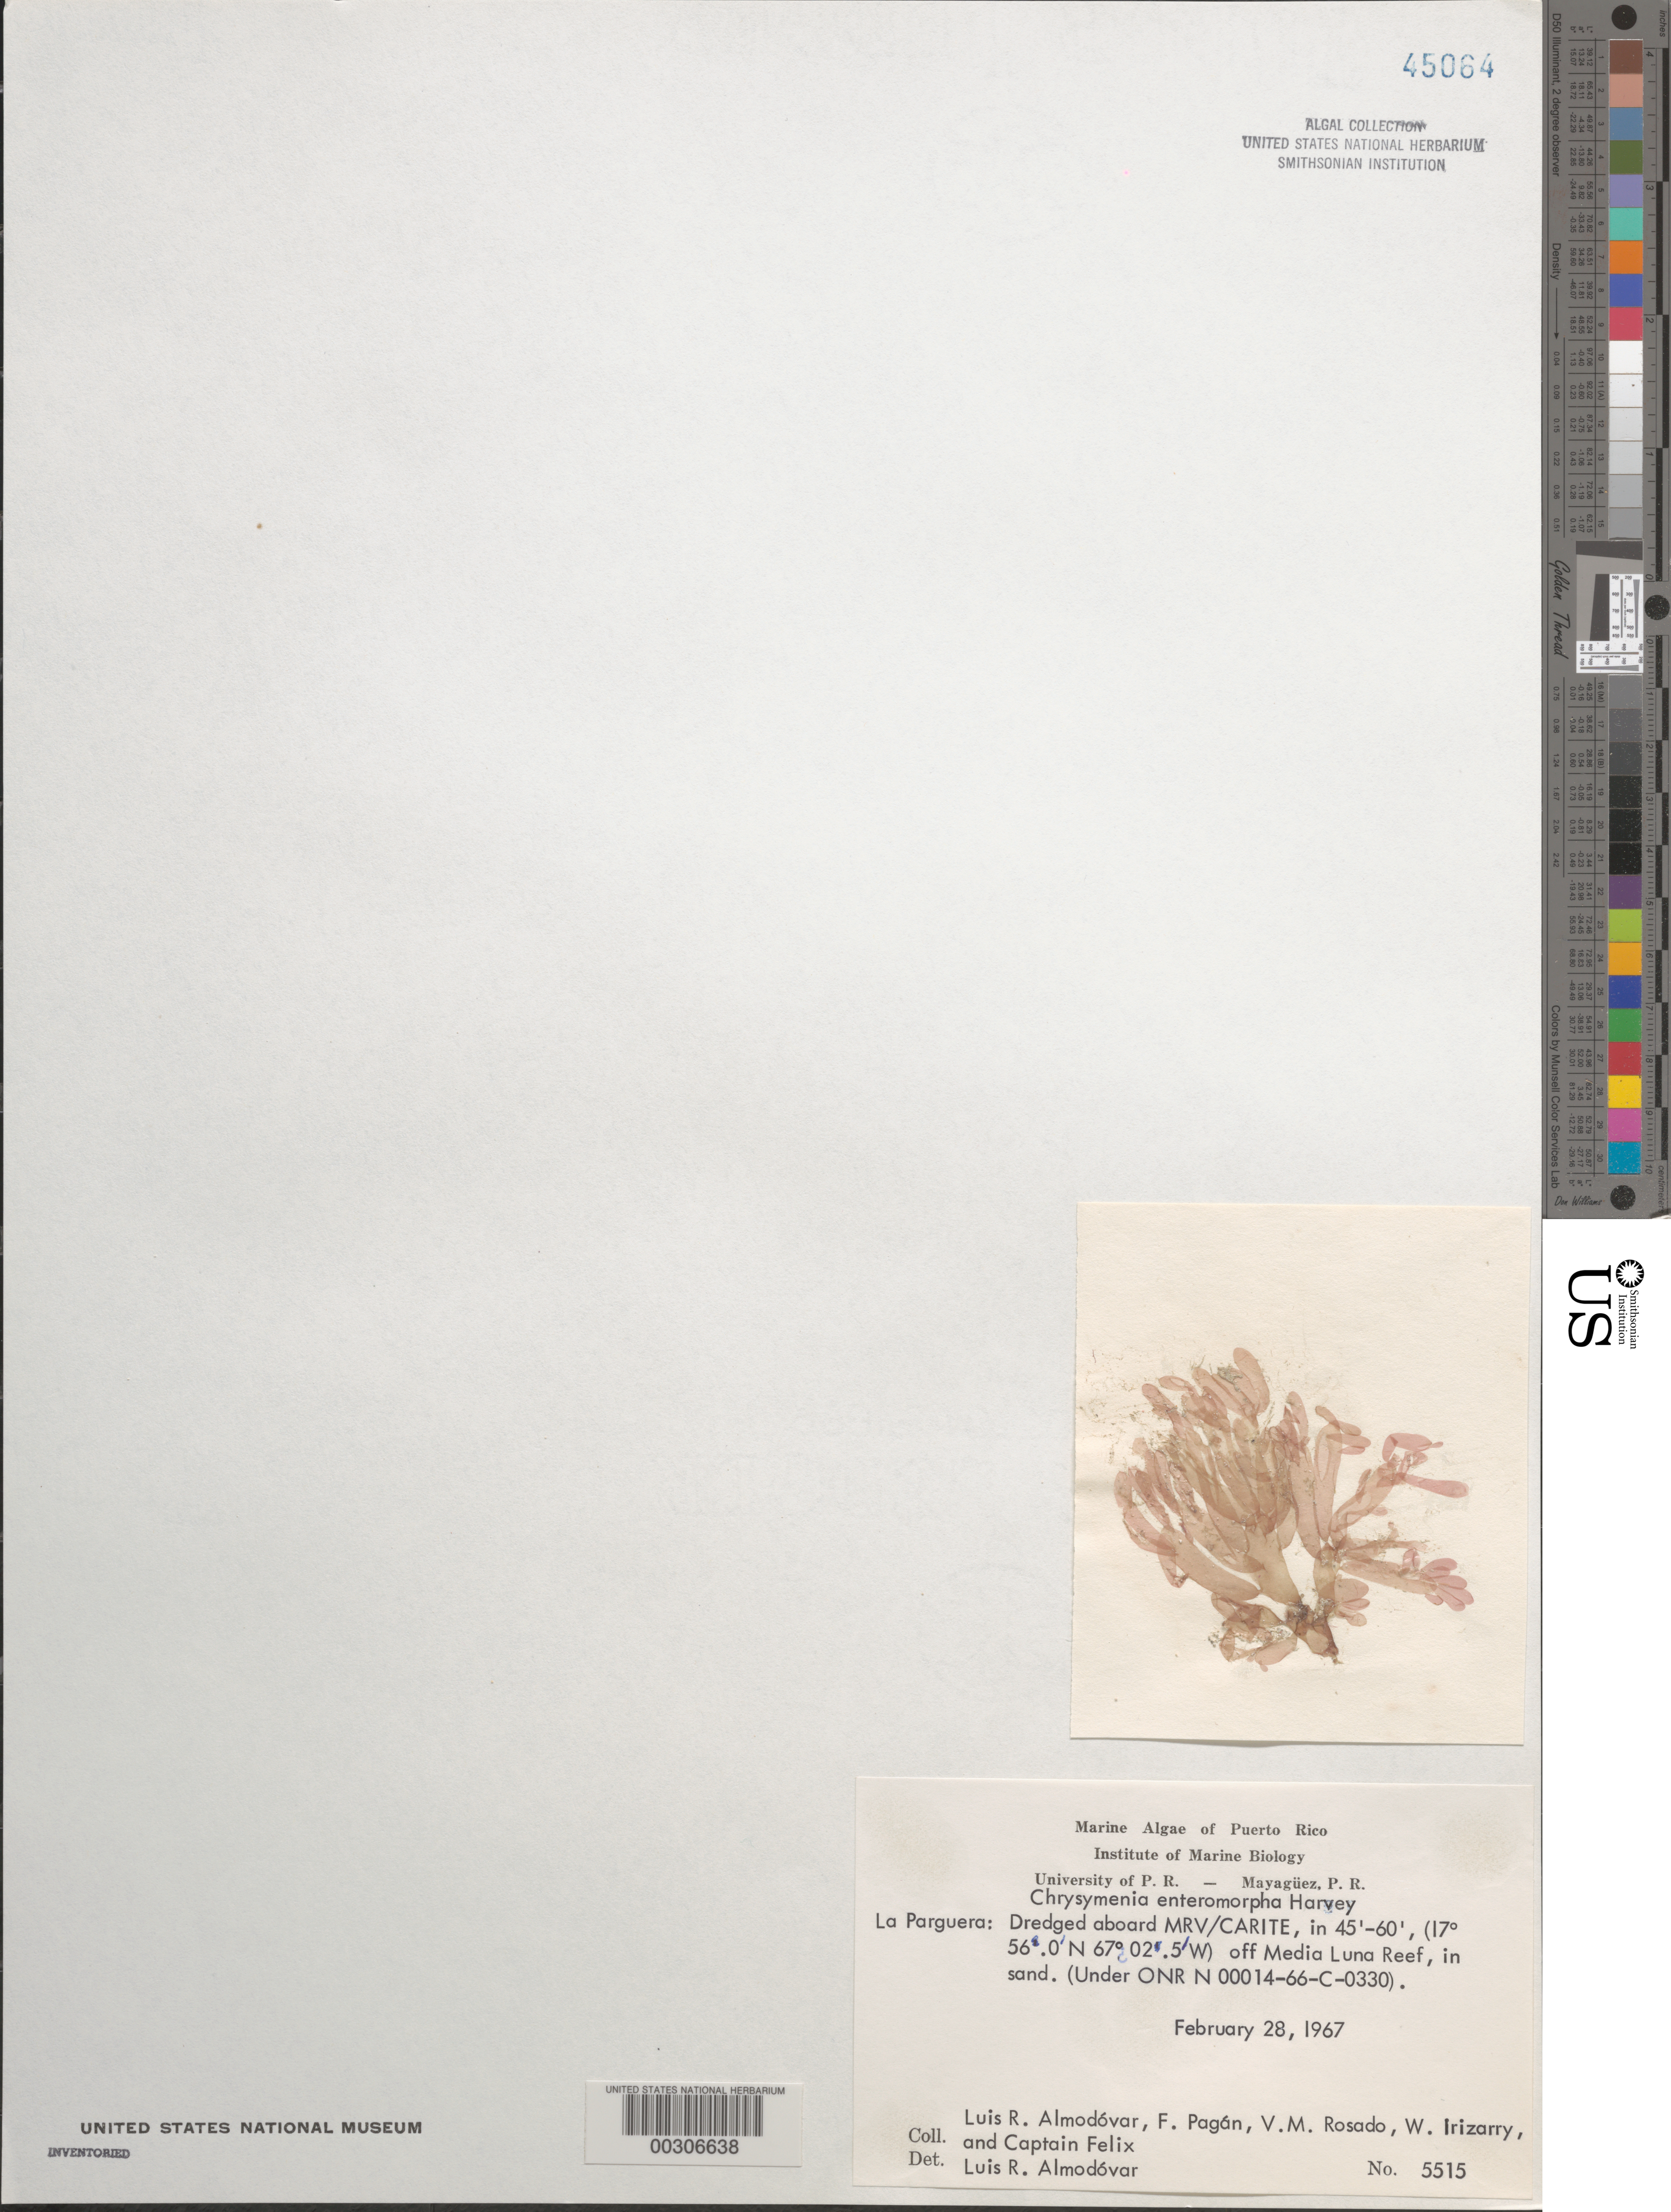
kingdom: Plantae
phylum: Rhodophyta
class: Florideophyceae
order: Rhodymeniales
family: Rhodymeniaceae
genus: Botryocladia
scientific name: Botryocladia enteromorpha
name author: (Harv.) W.E. Schmidt et al. in W.E. Schmidt et al.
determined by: Algae name updating Project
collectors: L. Almodovar, F. Pagan, V. Rosado, W. Irizarry & C. Felix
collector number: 5515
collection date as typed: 28 Feb 1967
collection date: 1967-02-28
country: Puerto Rico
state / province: Lajas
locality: La Parguera, off Media Luna Reef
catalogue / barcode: US 45064